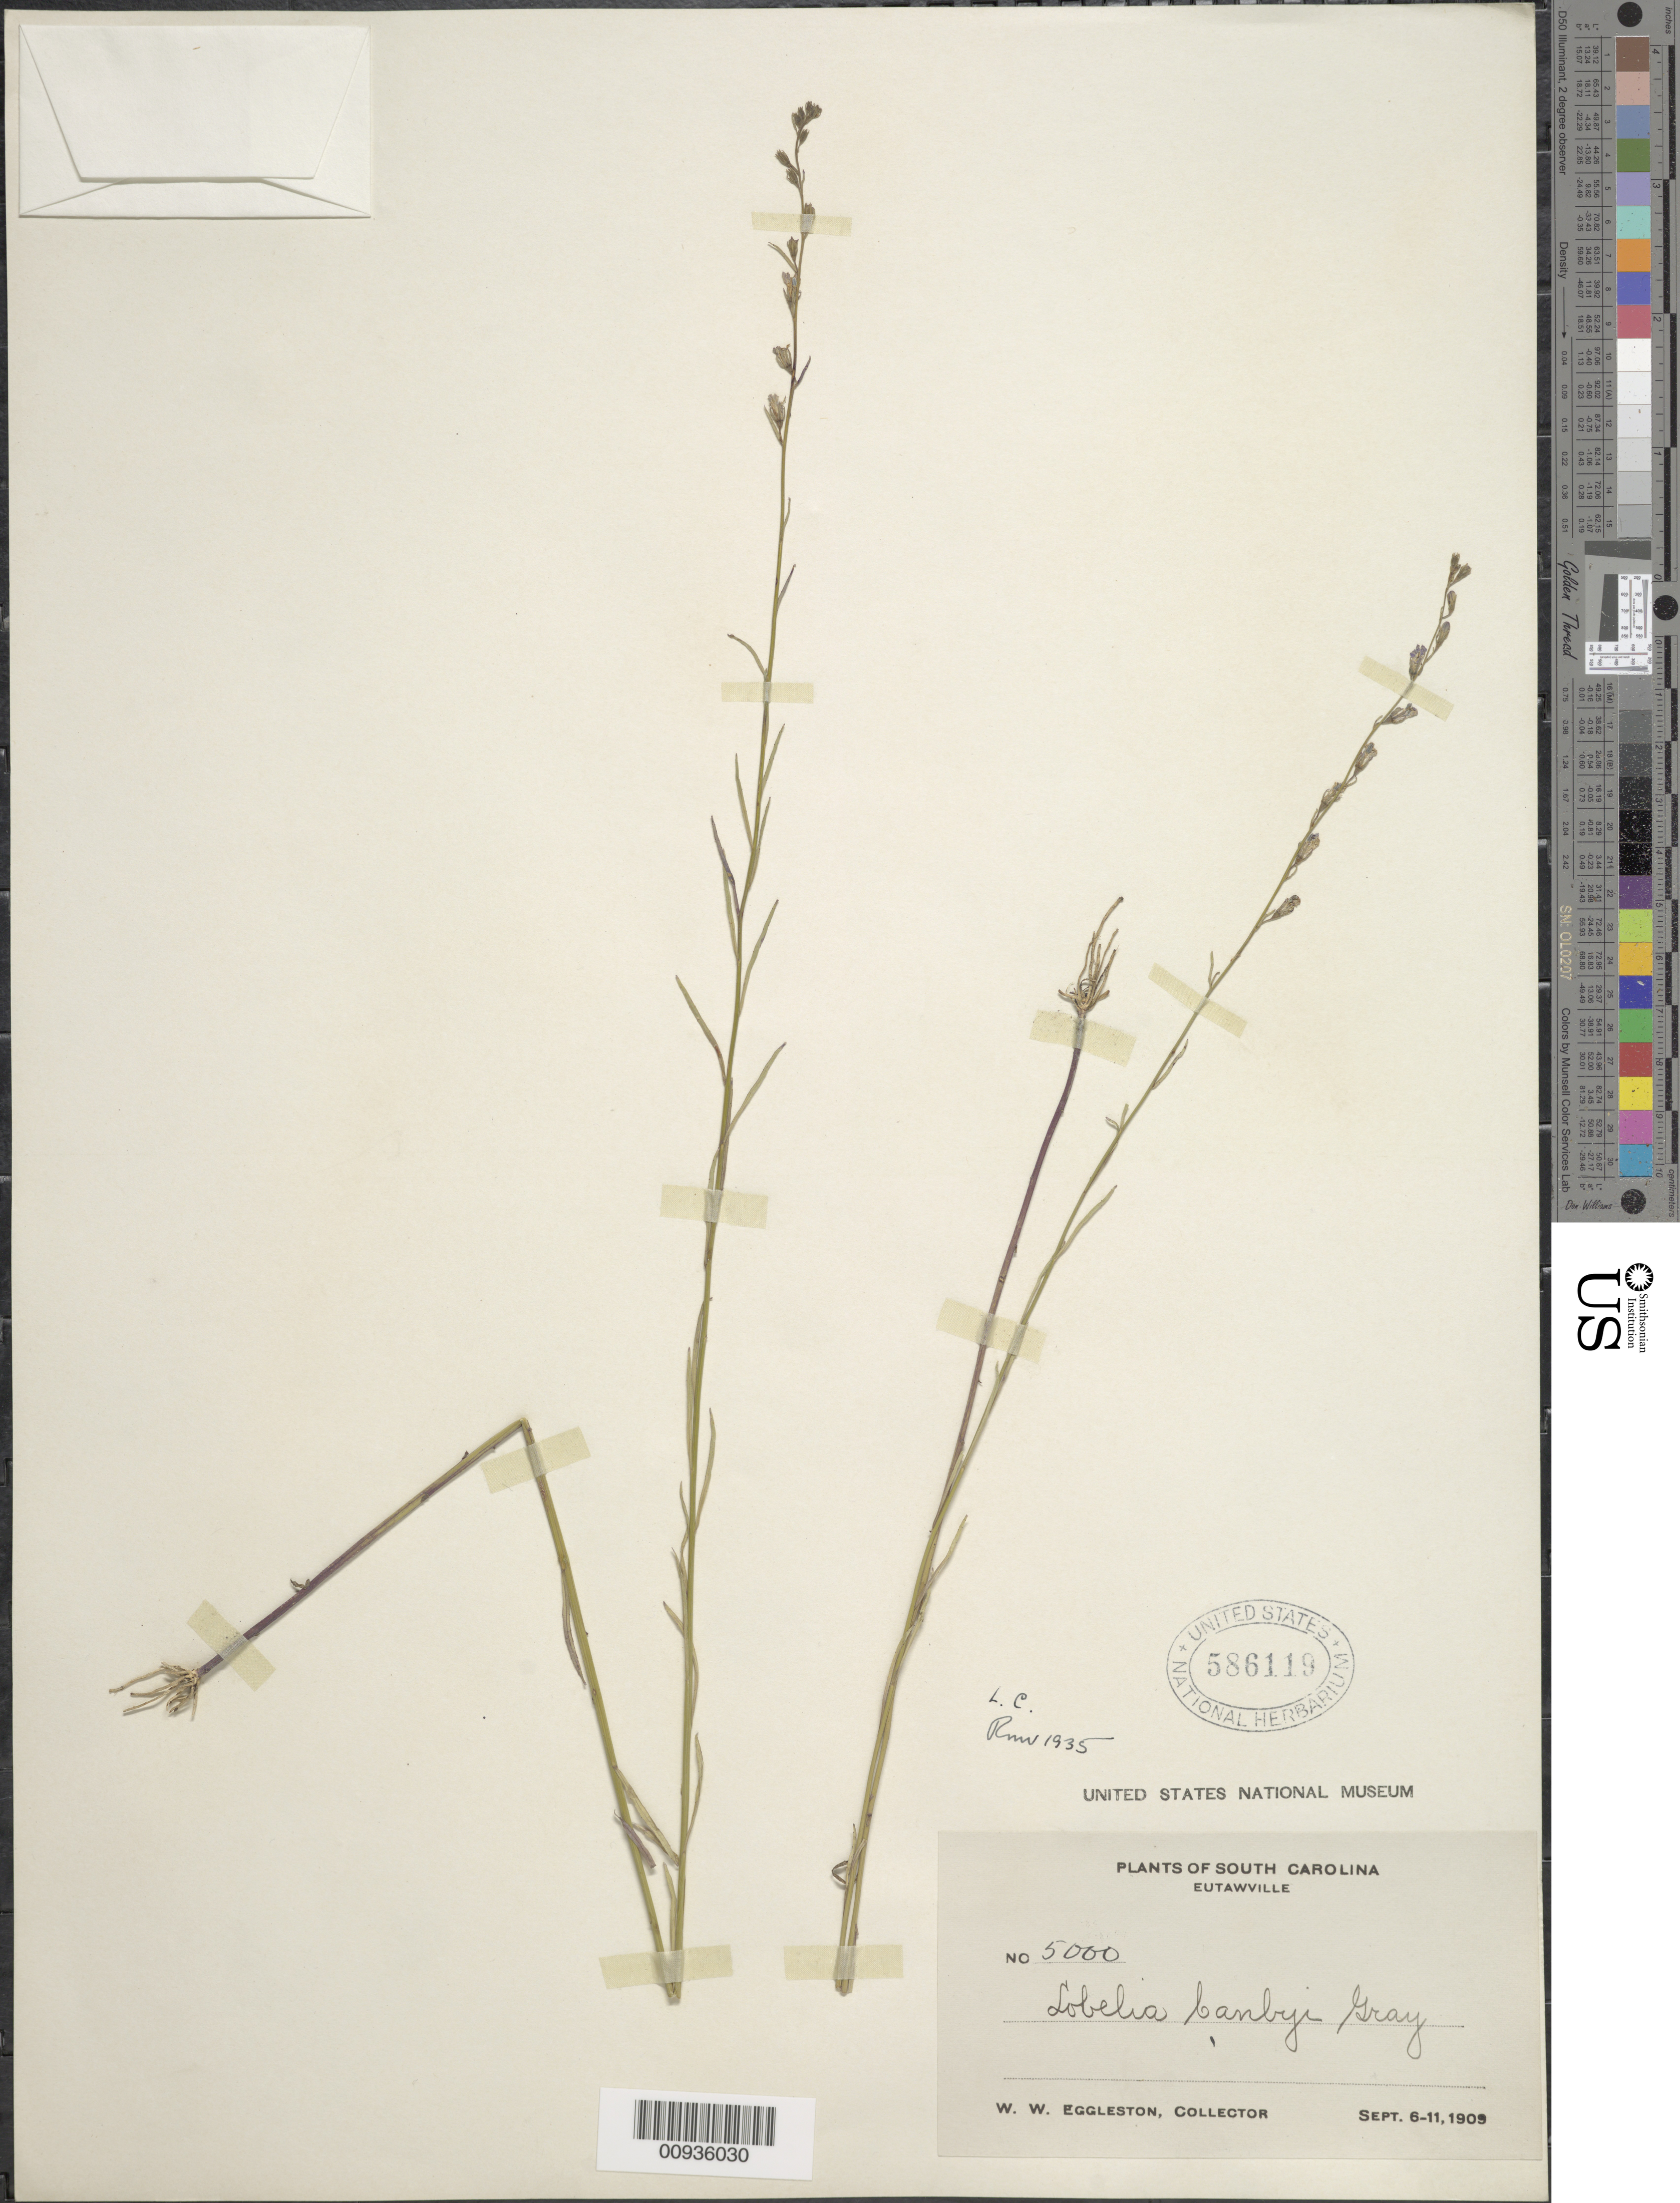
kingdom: Plantae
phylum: Tracheophyta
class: Magnoliopsida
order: Asterales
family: Campanulaceae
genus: Lobelia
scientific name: Lobelia canbyi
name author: A. Gray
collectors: W. W. Eggleston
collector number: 5000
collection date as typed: Sept. 6-11, 1909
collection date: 1909-09-06/1909-09-11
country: United States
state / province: South Carolina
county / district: Orangeburg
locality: Eutawville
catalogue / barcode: US 586119